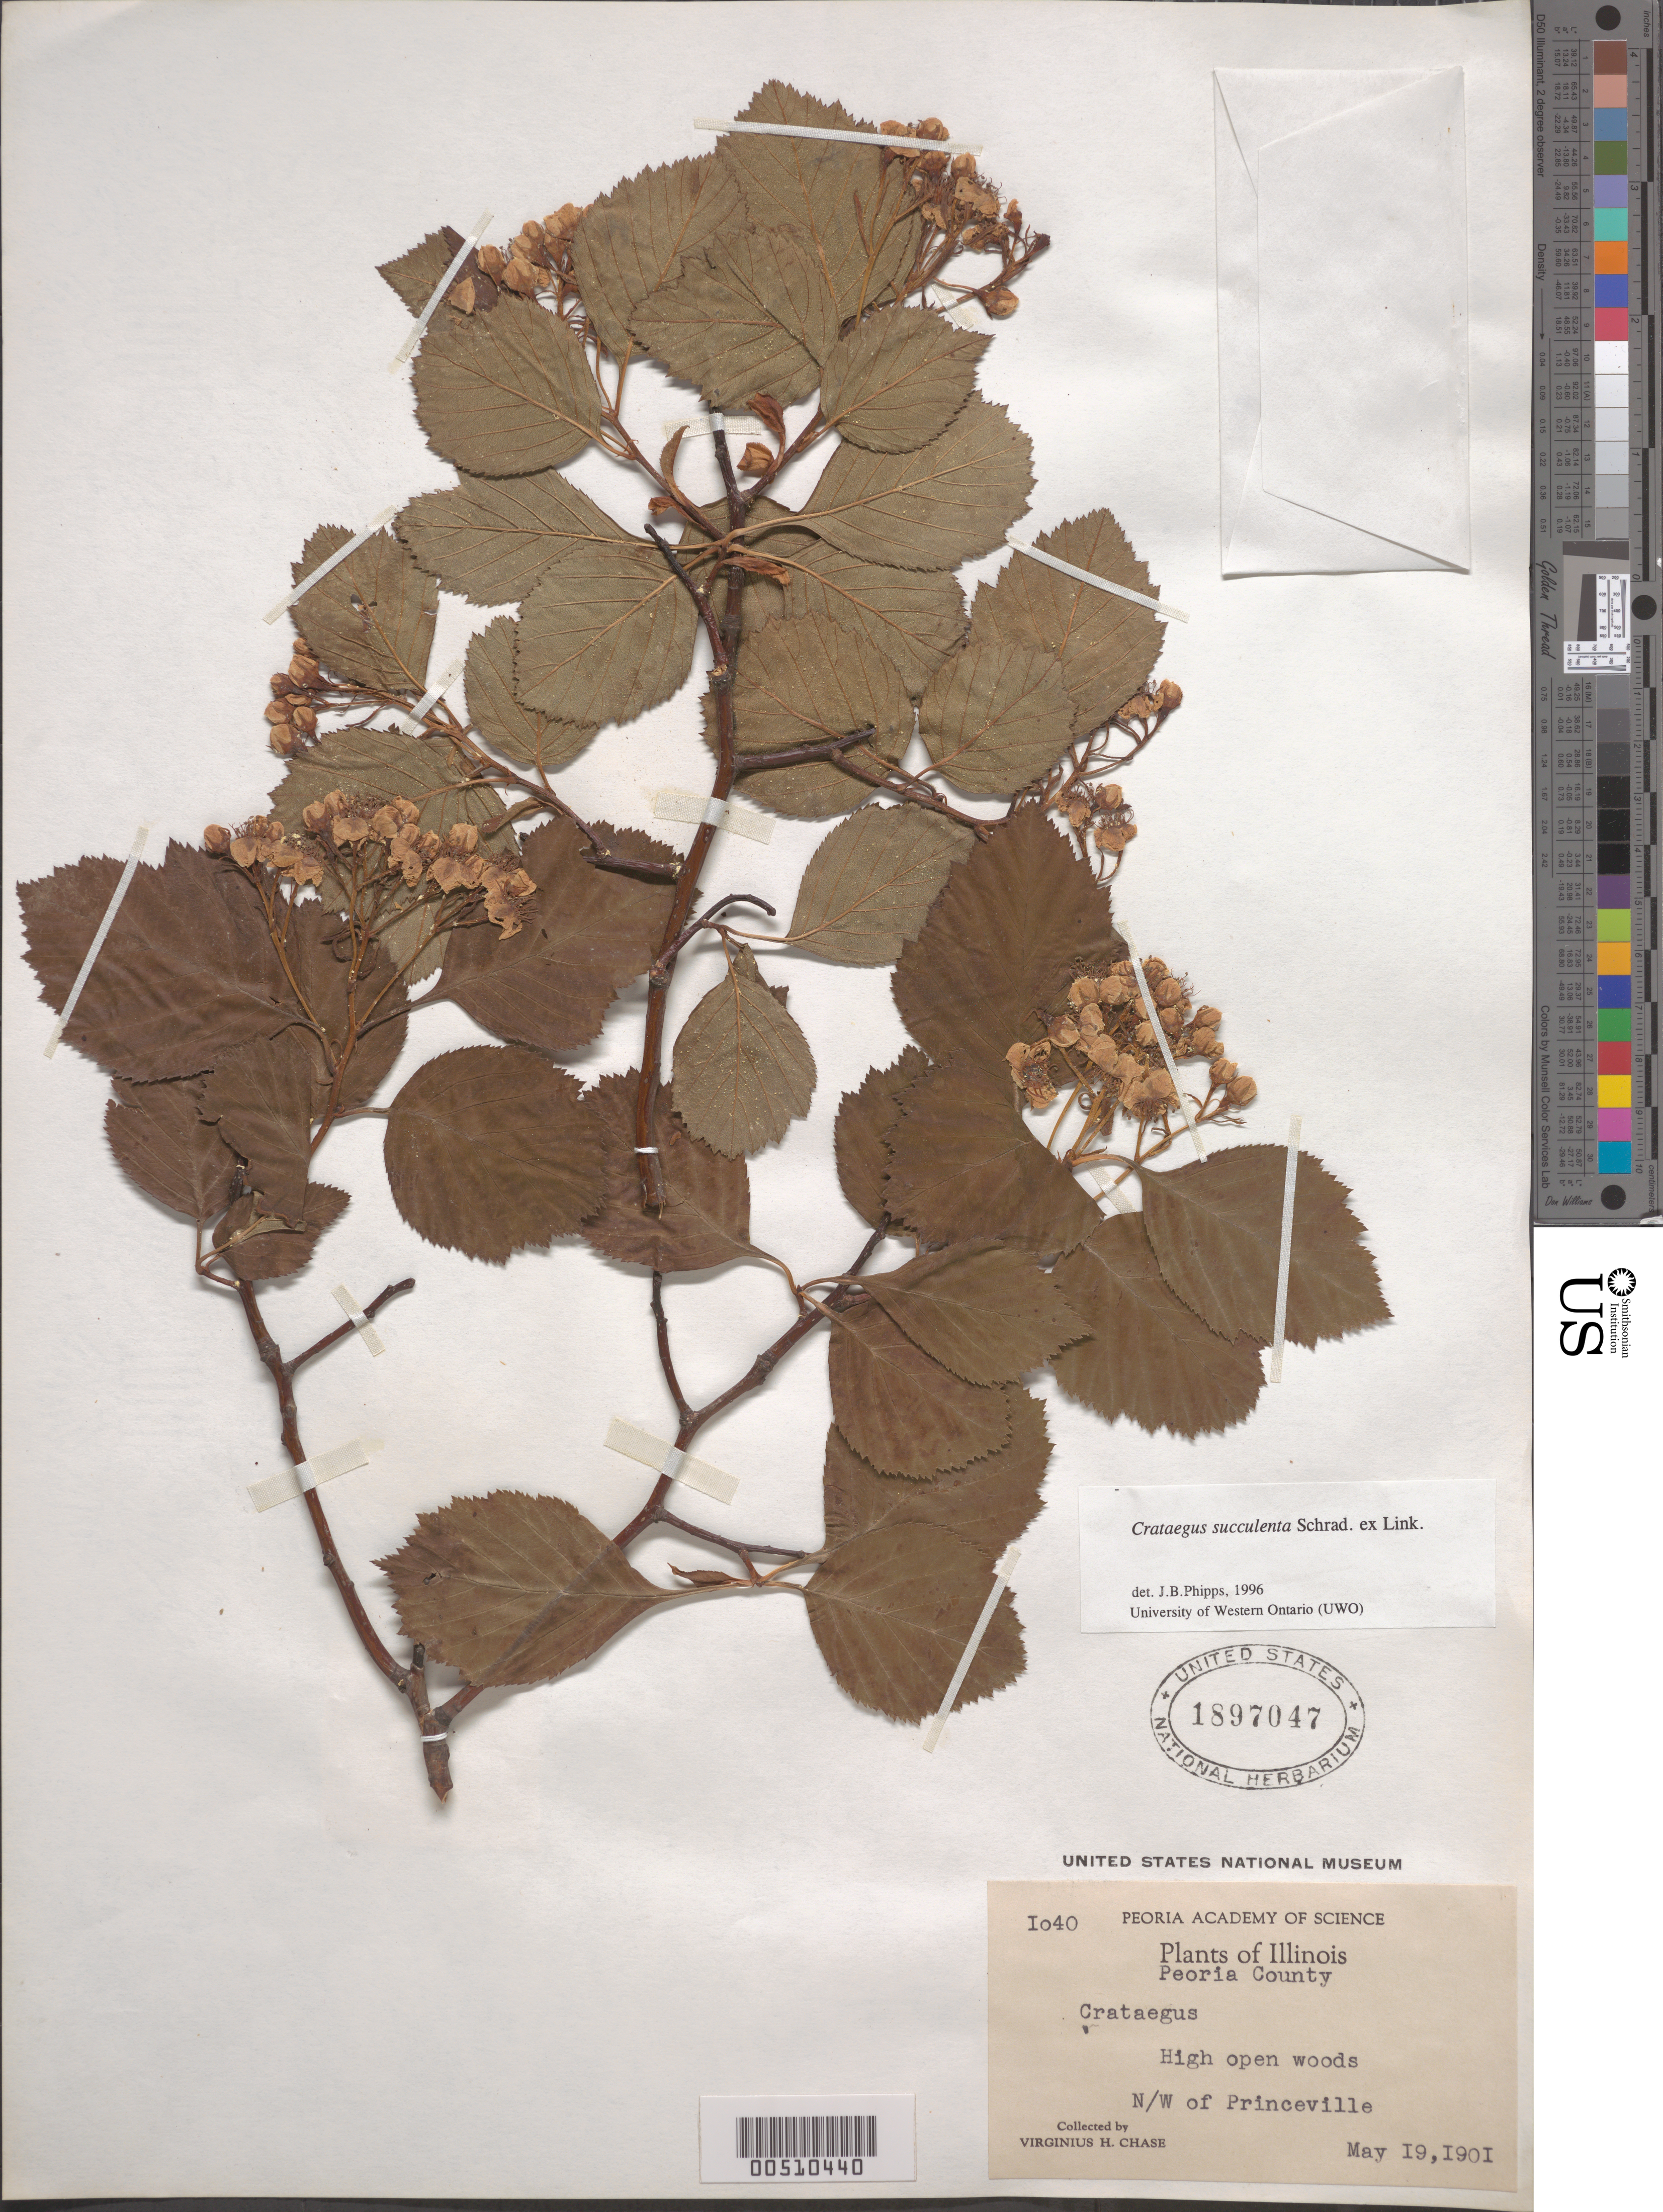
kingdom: Plantae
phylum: Tracheophyta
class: Magnoliopsida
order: Rosales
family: Rosaceae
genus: Crataegus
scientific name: Crataegus succulenta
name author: Schrad. ex Link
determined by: Phipps, James B., (UWO), University of Western Ontario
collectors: V. H. Chase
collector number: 1040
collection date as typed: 19 May 1901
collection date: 1901-05-19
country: United States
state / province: Illinois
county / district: Peoria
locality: NW of Princeville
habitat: High open woods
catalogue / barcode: US 1897047